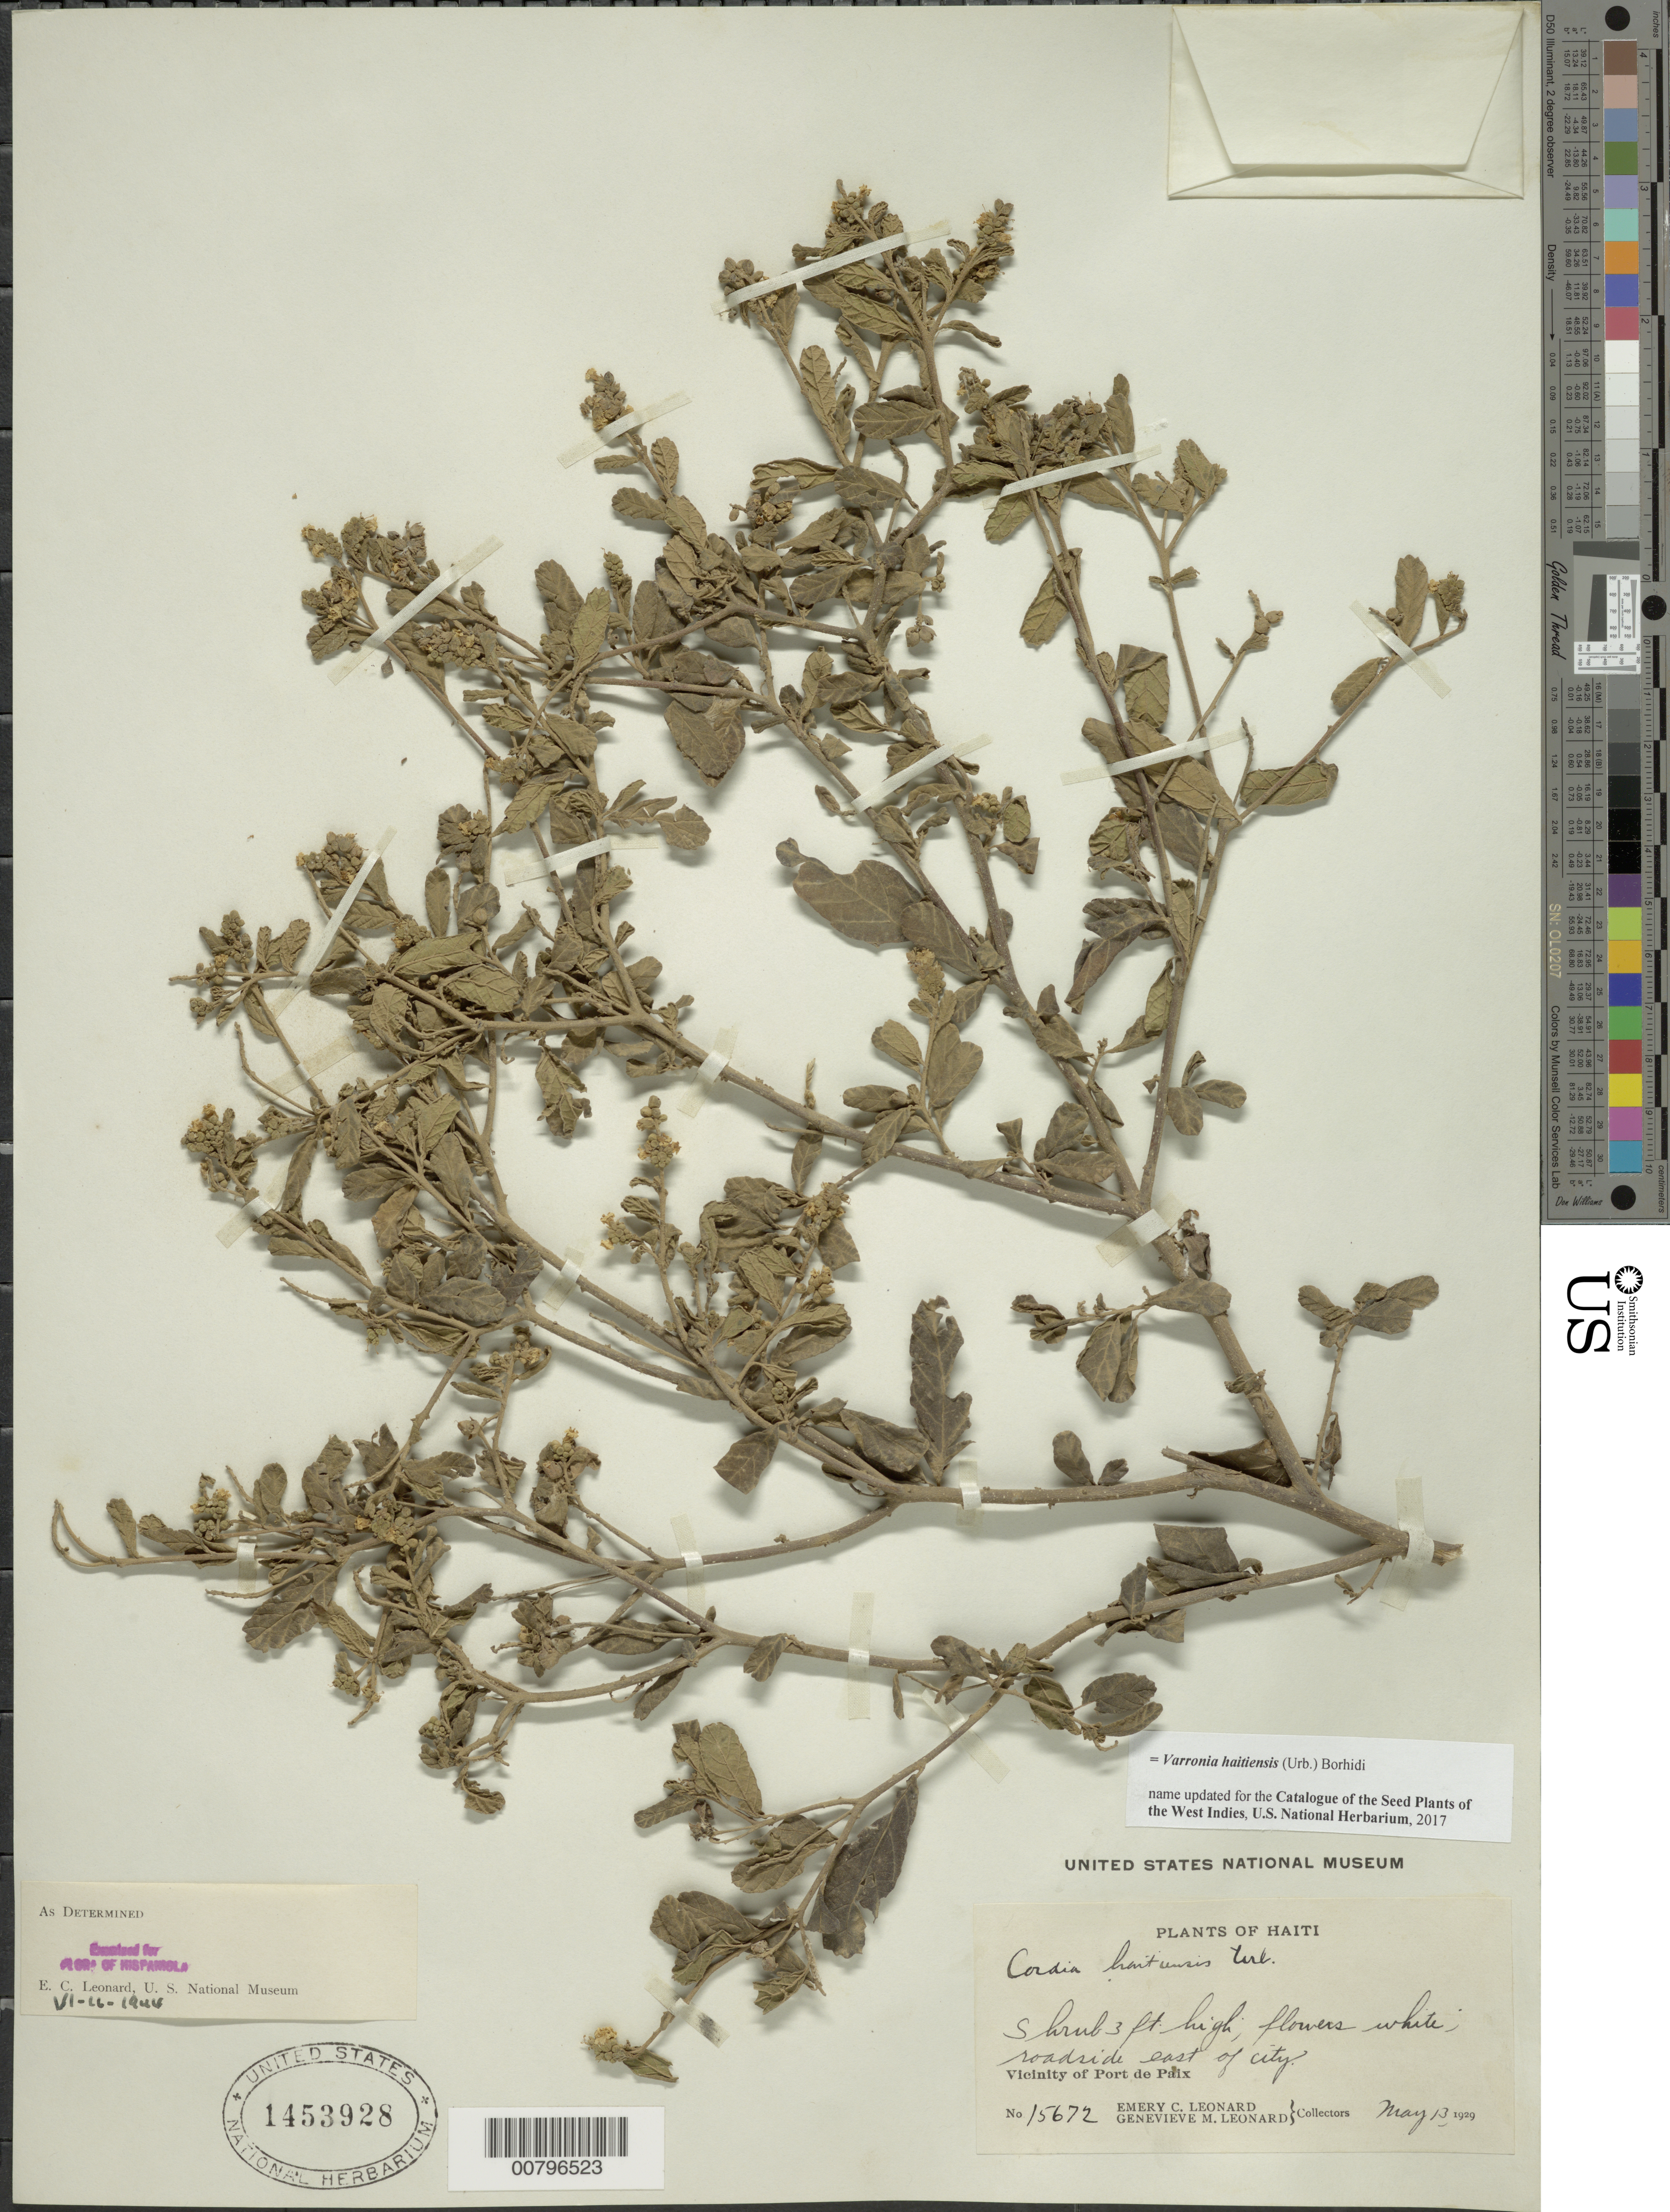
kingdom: Plantae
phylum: Tracheophyta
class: Magnoliopsida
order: Boraginales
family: Cordiaceae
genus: Varronia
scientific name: Varronia haitiensis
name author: (Urb.) Borhidi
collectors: E. C. Leonard & G. M. Leonard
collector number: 15672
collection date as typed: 13 May 1929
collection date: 1929-05-13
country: Haiti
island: Hispaniola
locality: Vicinity of Port de Paix, roadside east of city.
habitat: Roadside.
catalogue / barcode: US 1453928